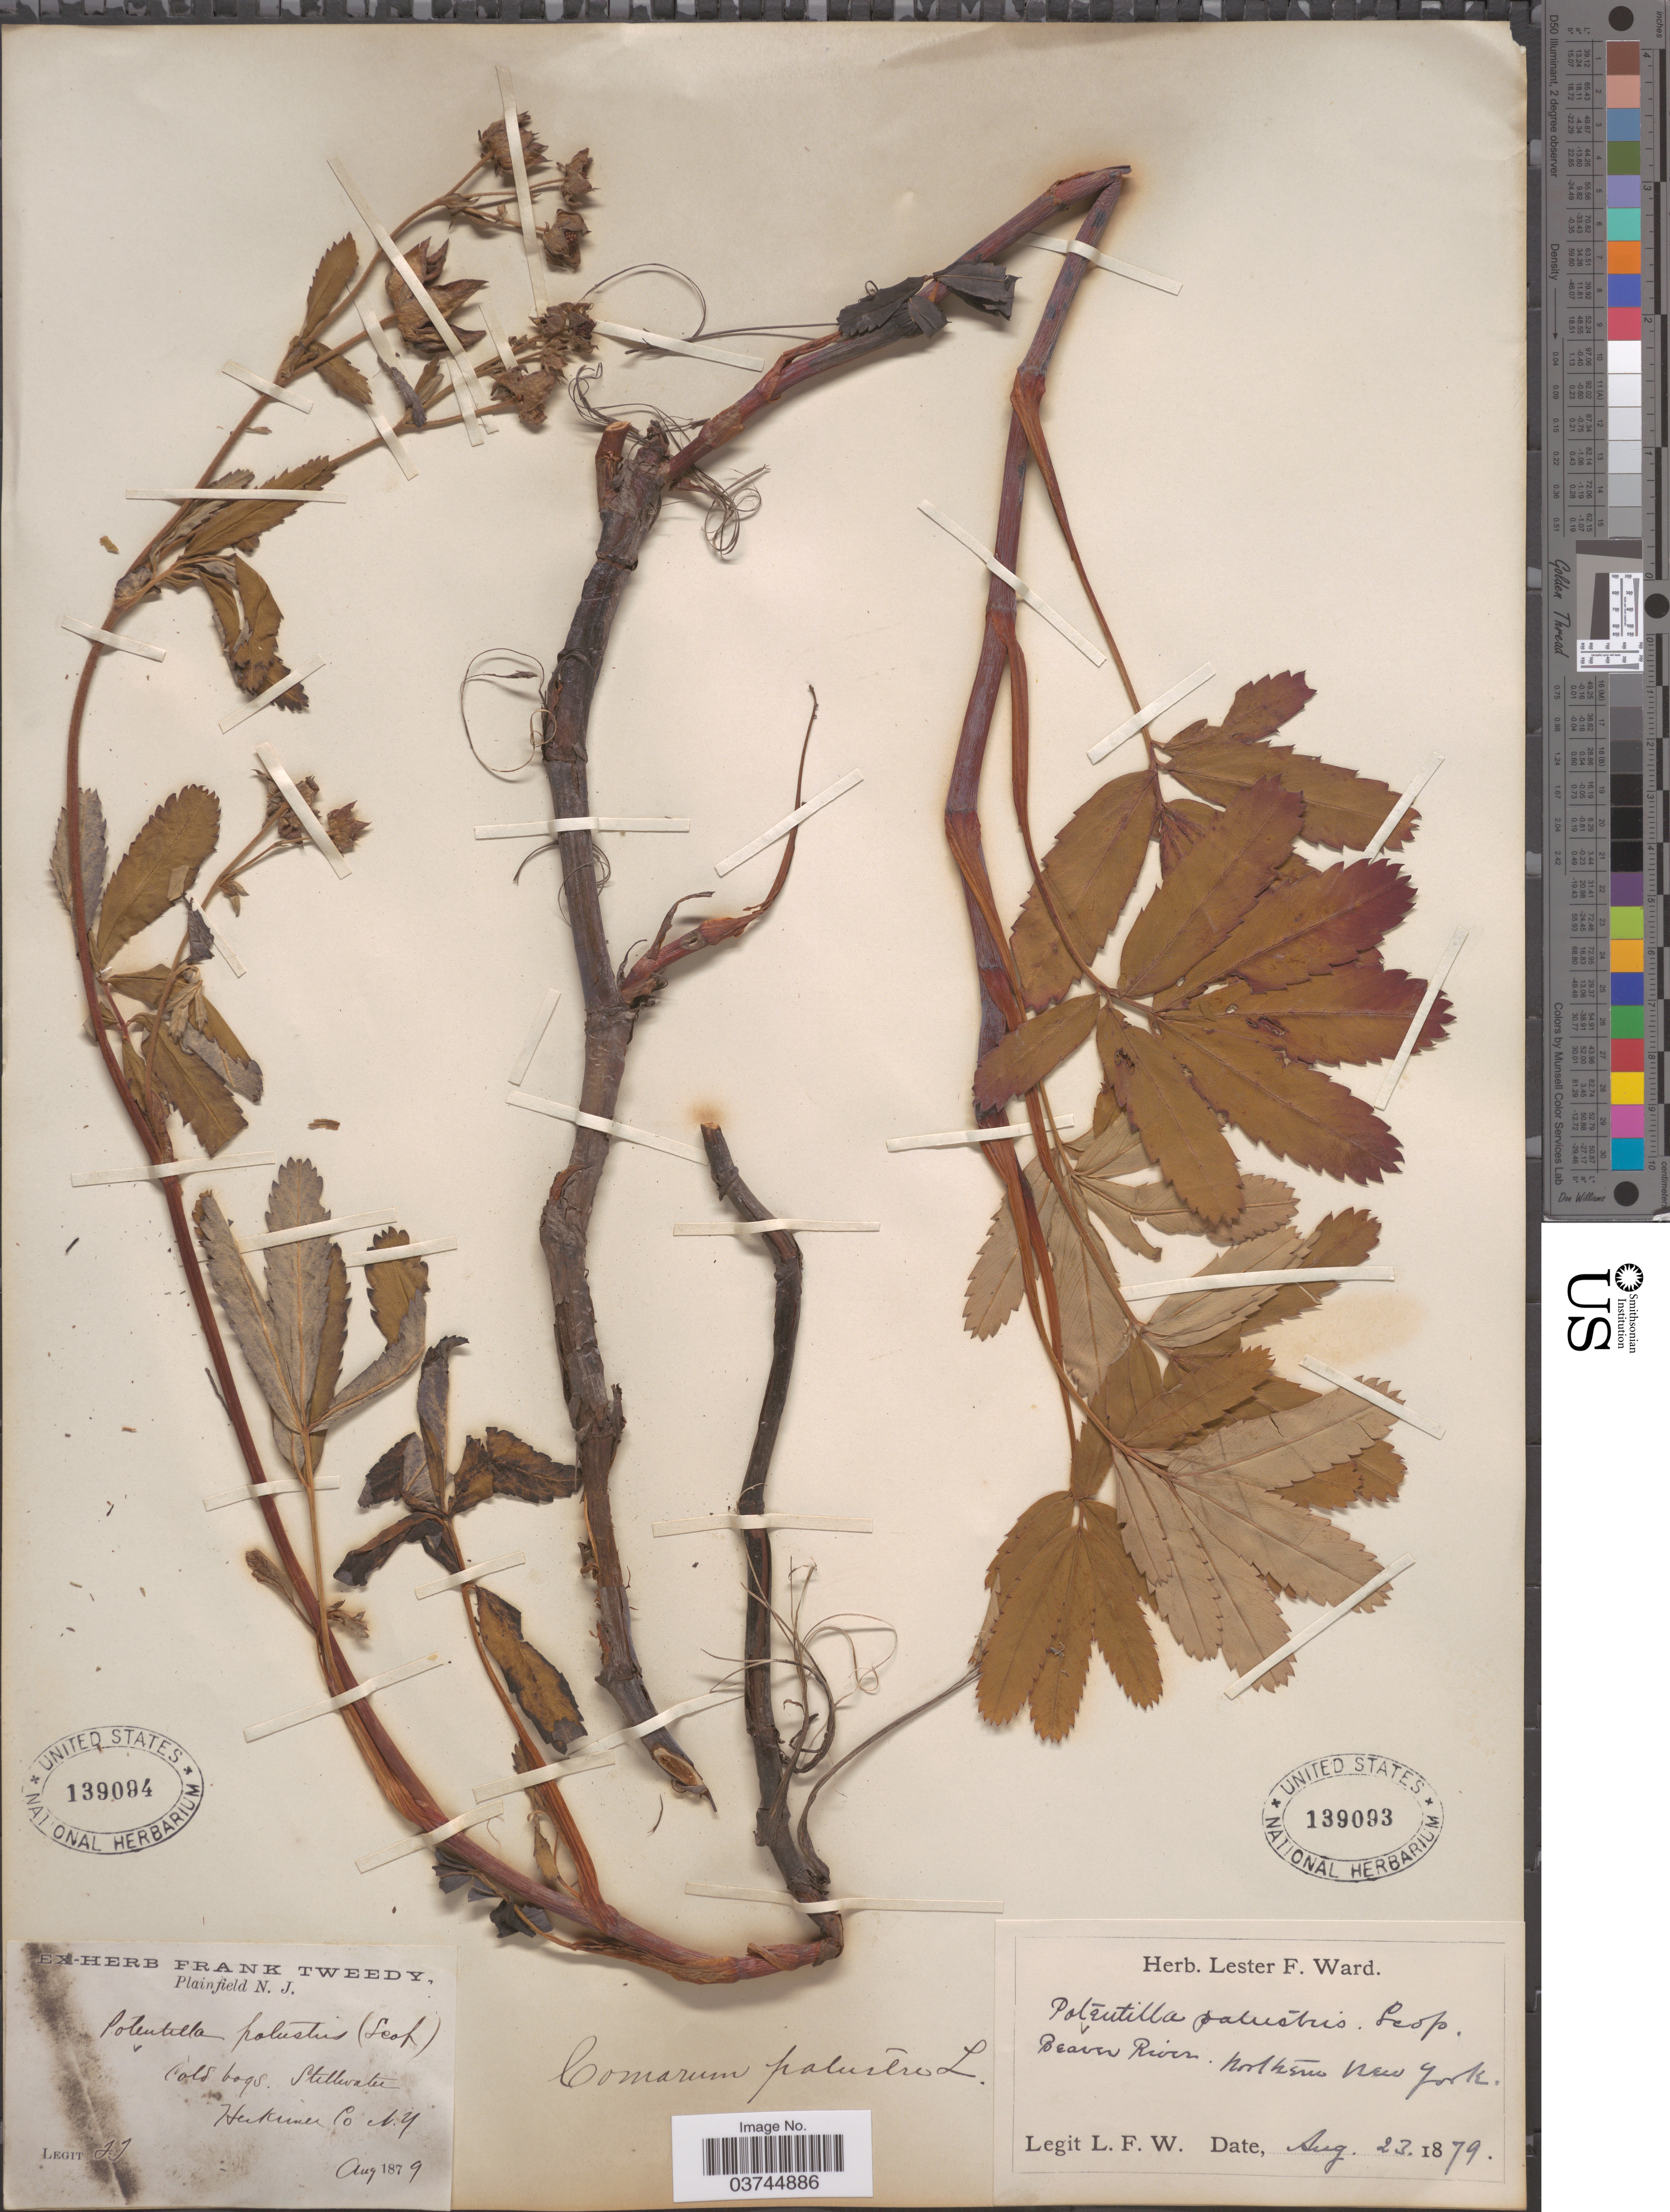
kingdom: Plantae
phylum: Tracheophyta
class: Magnoliopsida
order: Rosales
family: Rosaceae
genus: Comarum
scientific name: Comarum palustre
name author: L.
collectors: F. Tweedy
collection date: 1879-08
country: United States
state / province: New York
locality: Cold bogs. Stillwater. Herkimer Co.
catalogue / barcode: US 139094